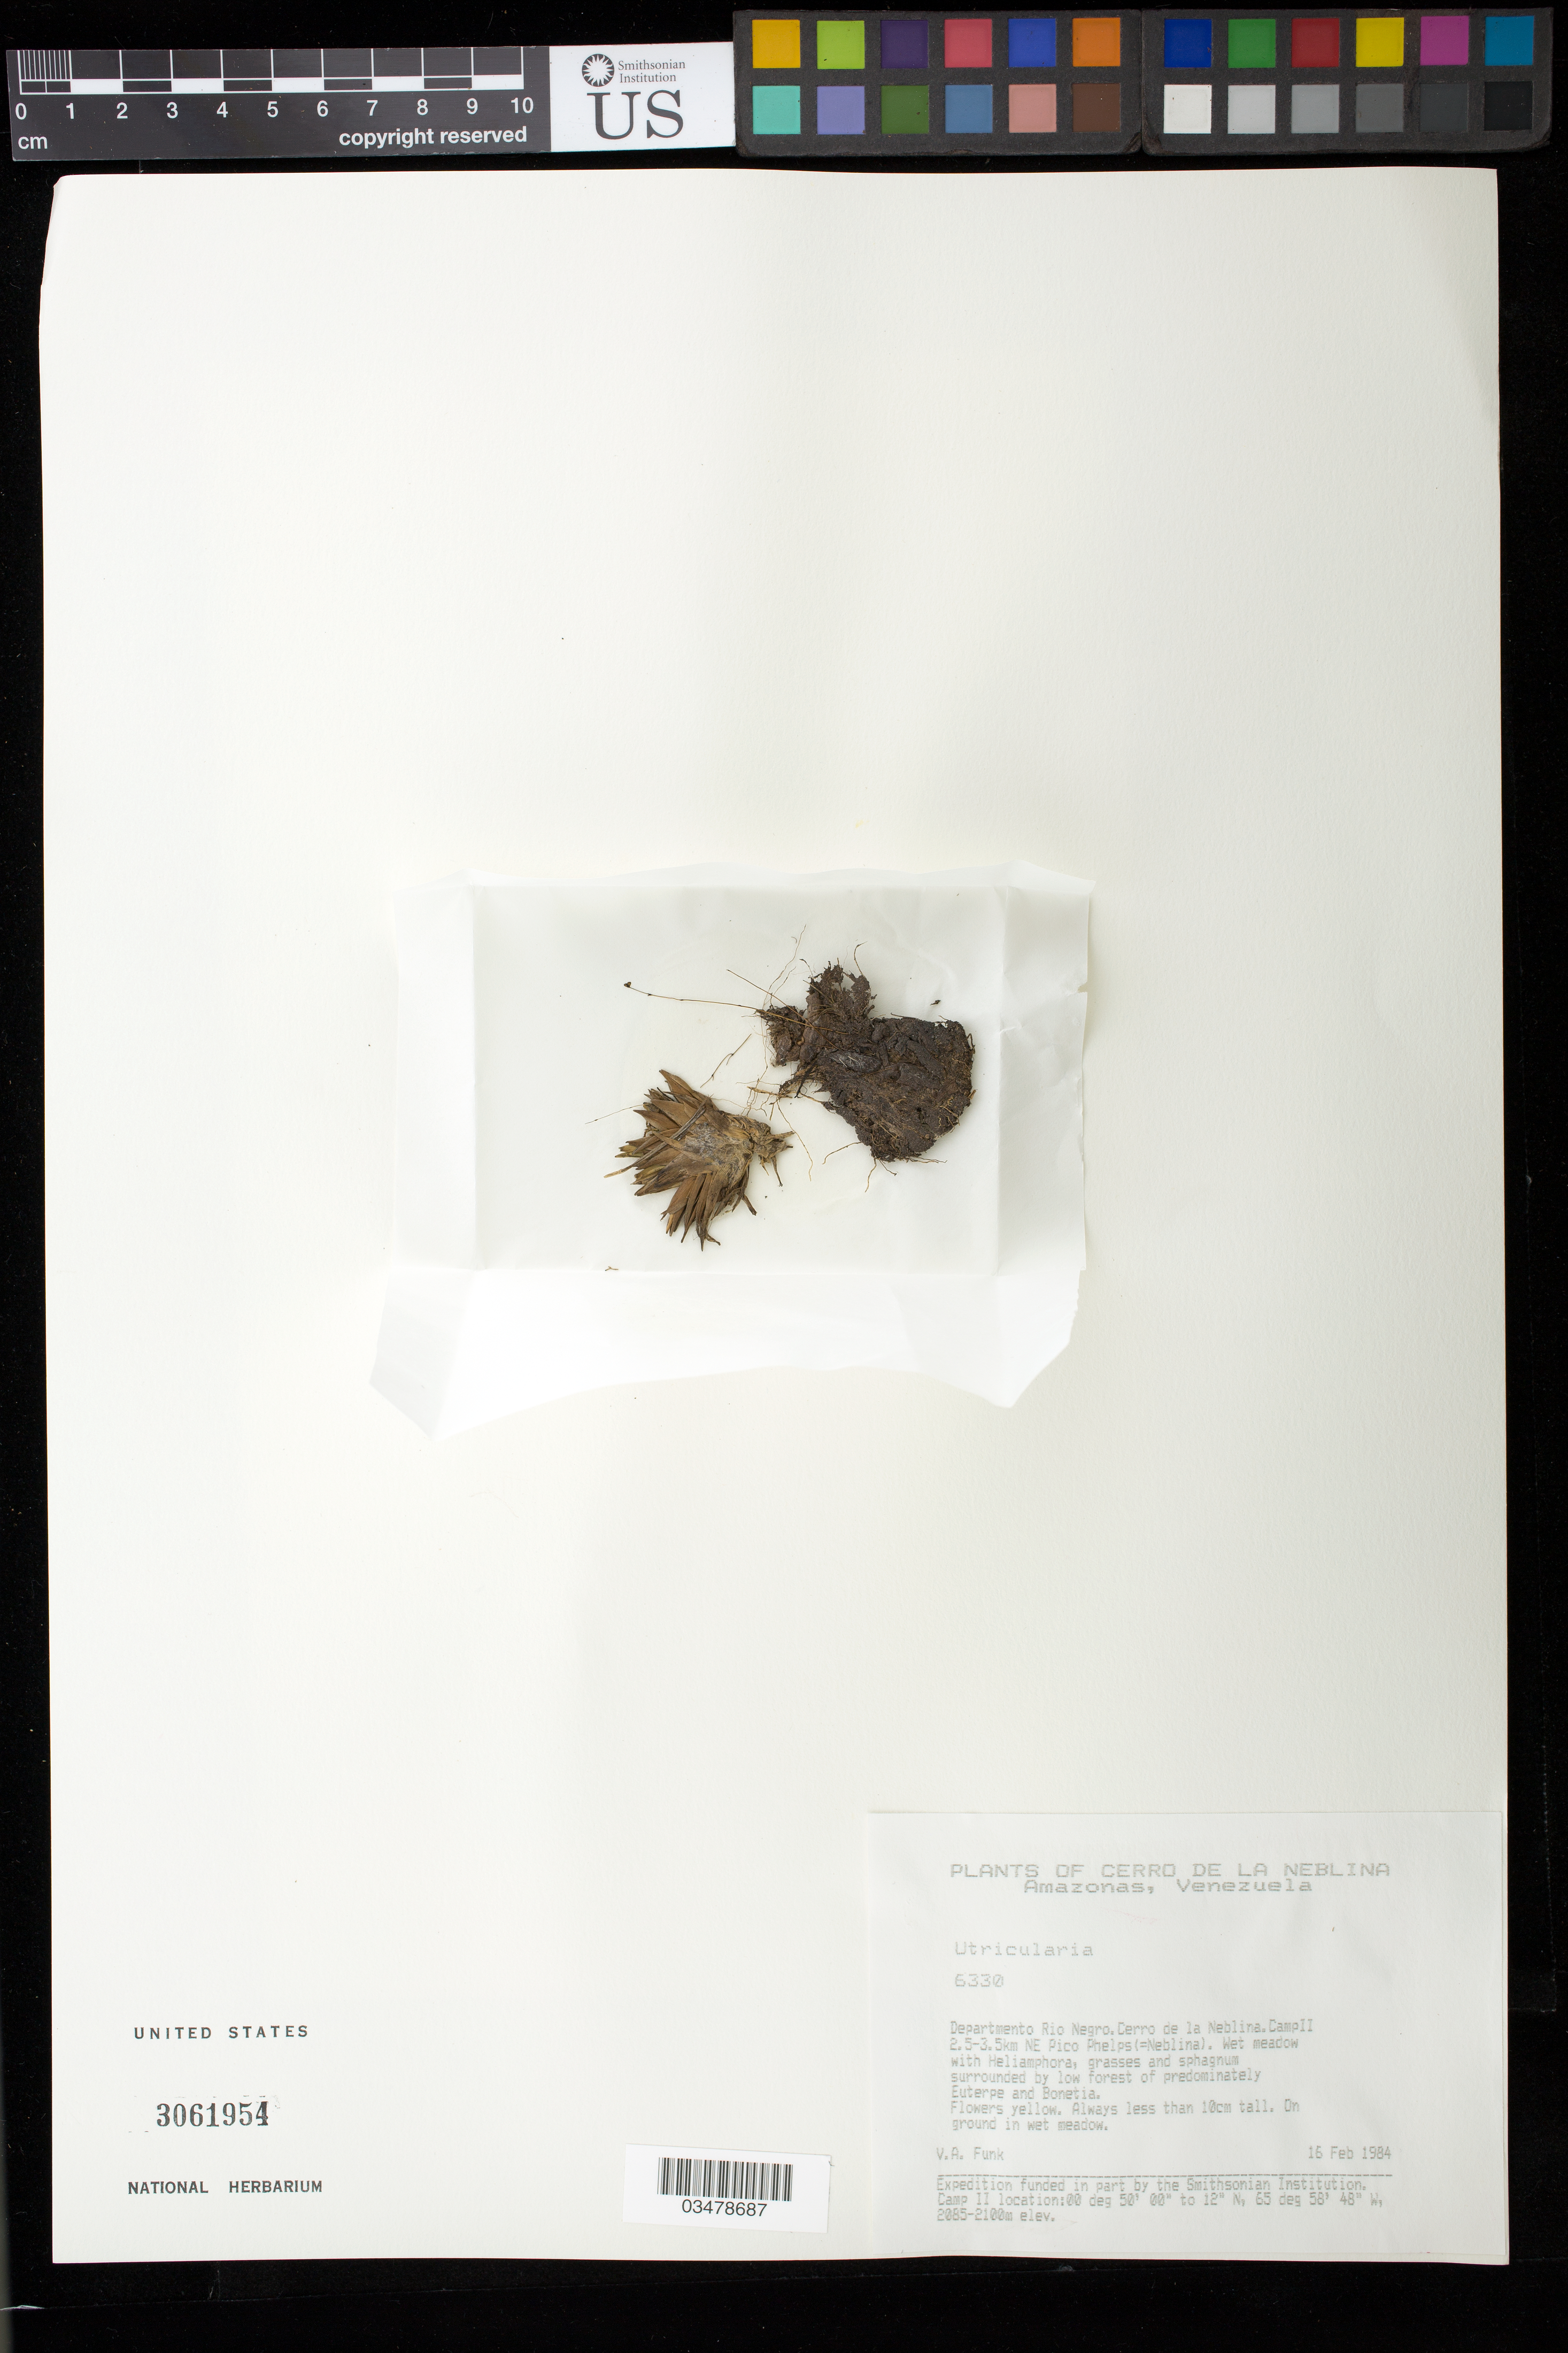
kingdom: Plantae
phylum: Tracheophyta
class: Magnoliopsida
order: Lamiales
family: Lentibulariaceae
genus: Utricularia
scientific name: Utricularia sp.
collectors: V. Funk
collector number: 6330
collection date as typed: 16-Feb-84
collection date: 1984-02-16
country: Venezuela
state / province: Amazonas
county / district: Río Negro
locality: Cerro de la Neblina, Camp II 2.5-3.5 km NE Pico Phelps (=Neblina)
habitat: Wet meadow with Heliamphora, grassses and sphagnum surrounded by low forest of predominately Euterpe and Bonnetia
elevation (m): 2085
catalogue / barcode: US 3061954